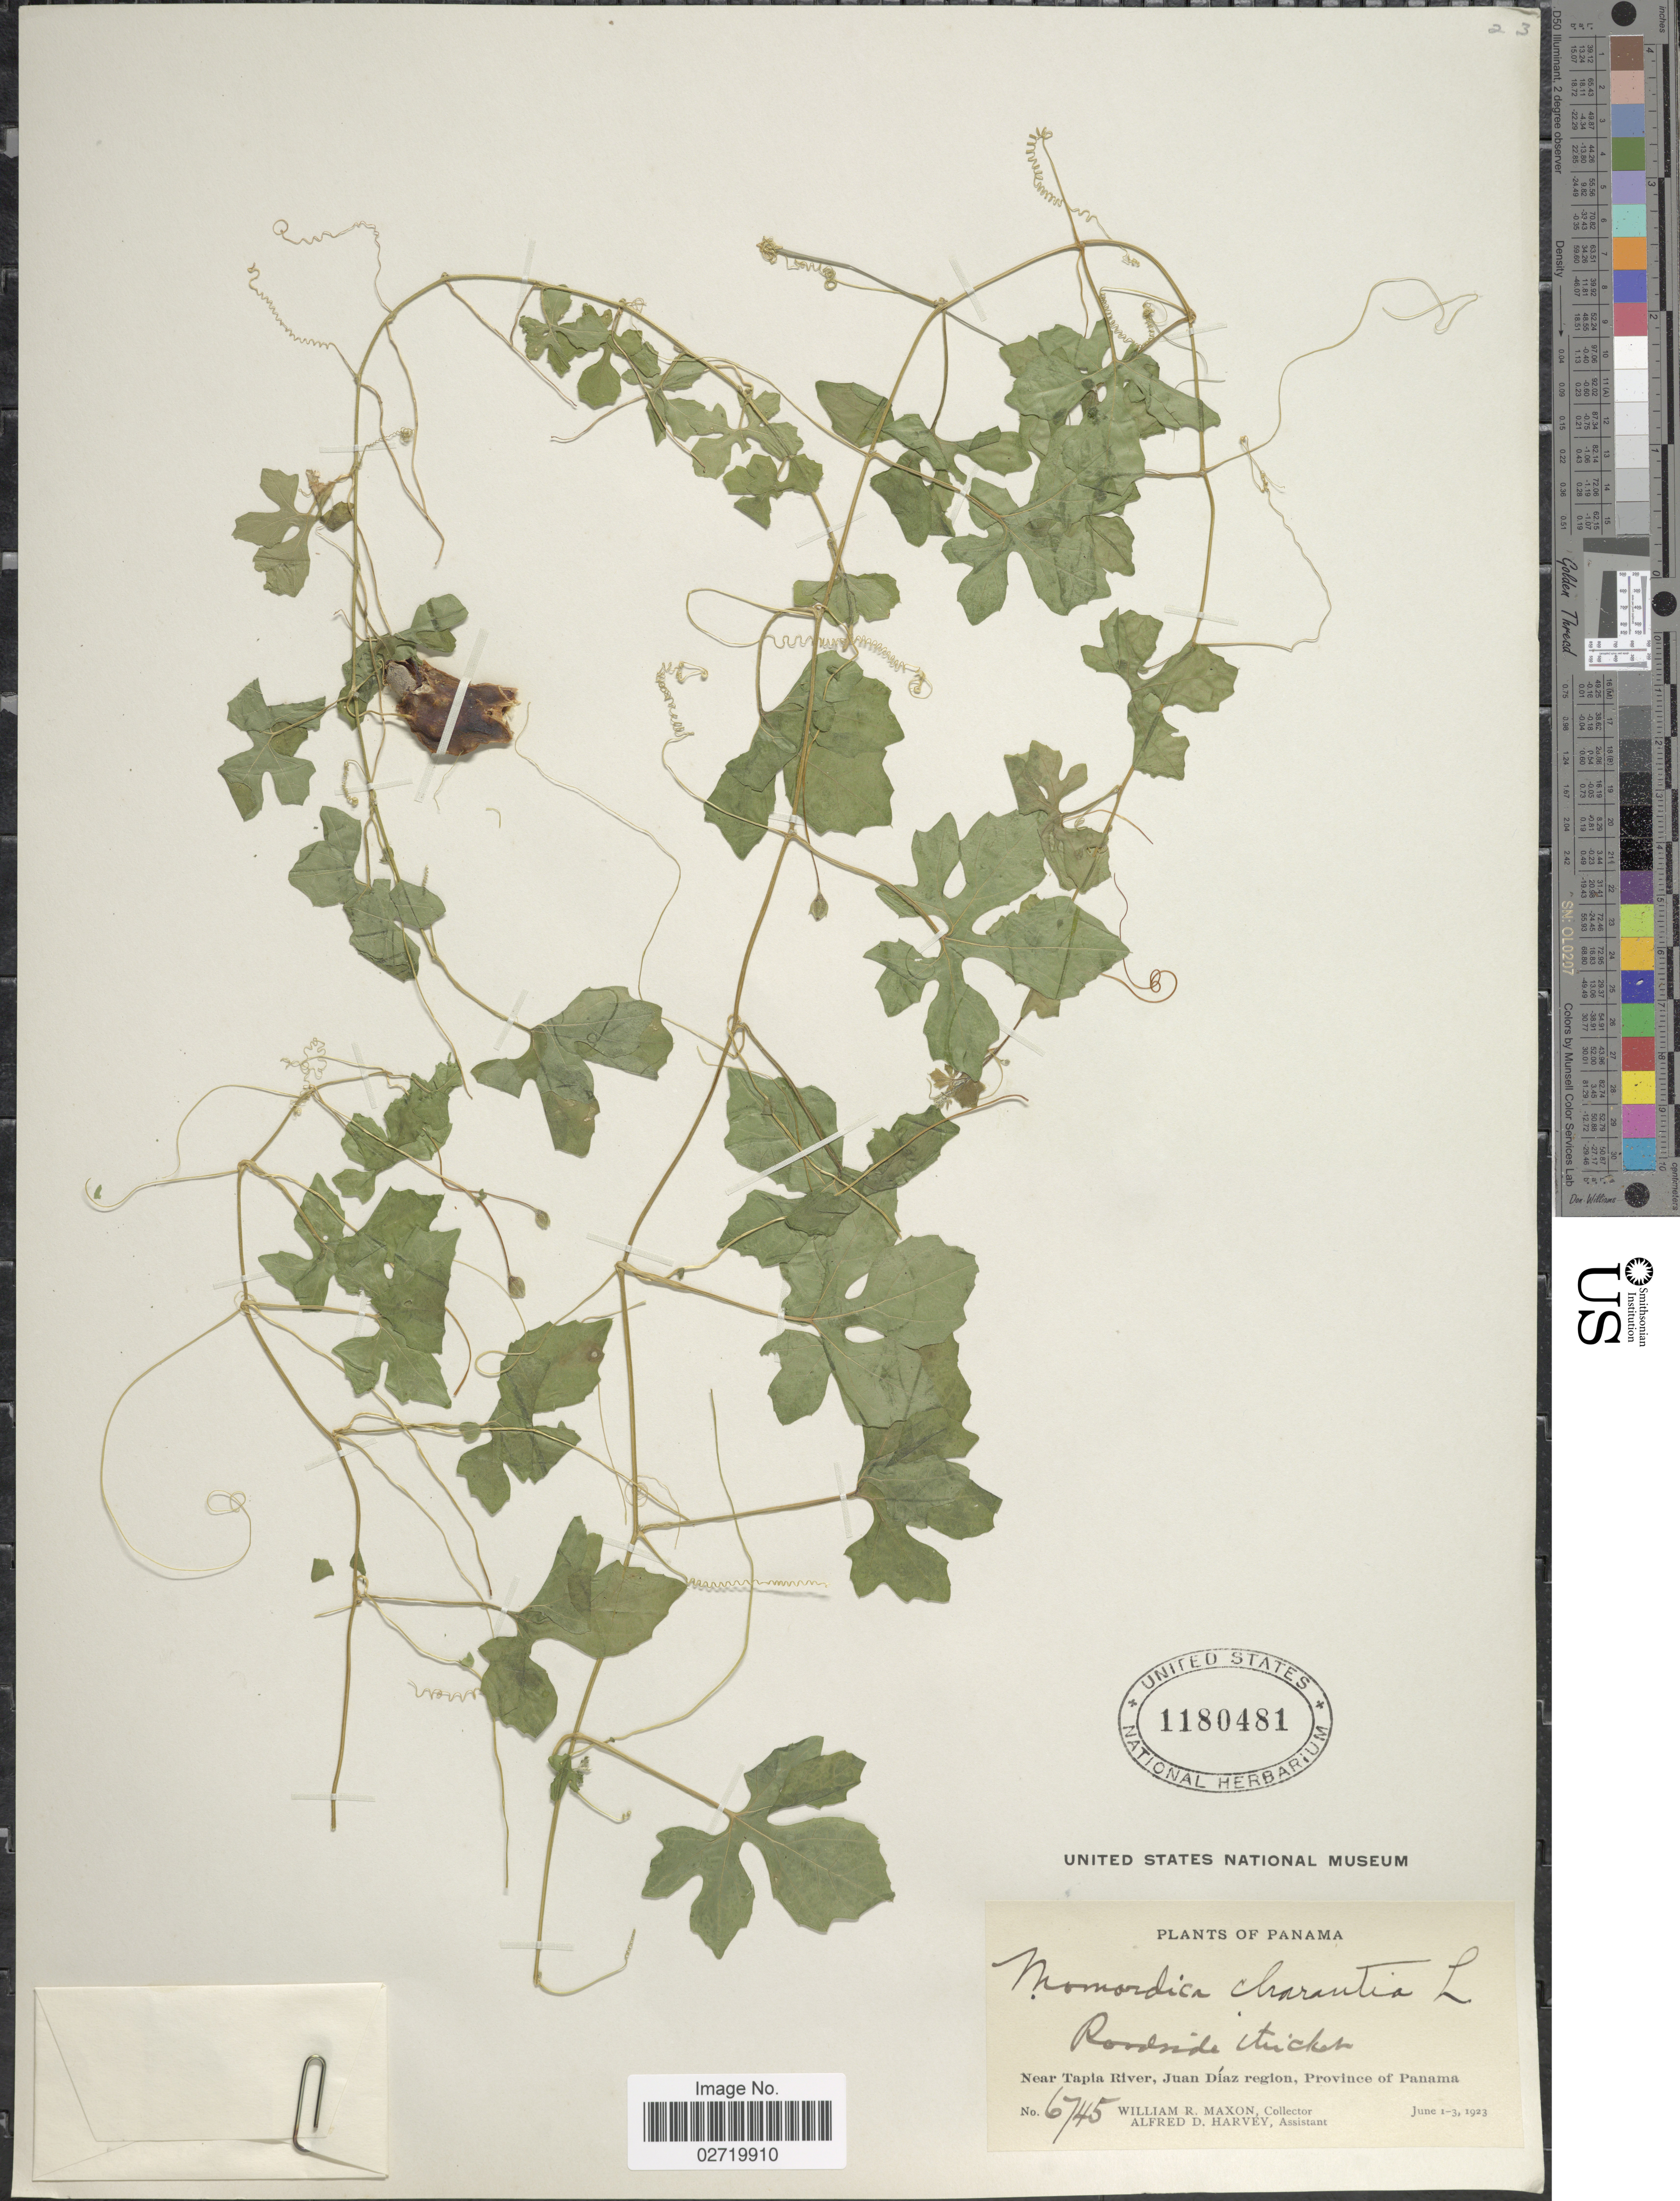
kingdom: Plantae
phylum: Tracheophyta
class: Magnoliopsida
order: Cucurbitales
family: Cucurbitaceae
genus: Momordica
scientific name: Momordica charantia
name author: L.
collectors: W. R. Maxon & A. D. Harvey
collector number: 6745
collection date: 1923-06-01/1923-06-03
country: Panama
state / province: Panamá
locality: Near Tapia River, Juan Diaz region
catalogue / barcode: US 1180481